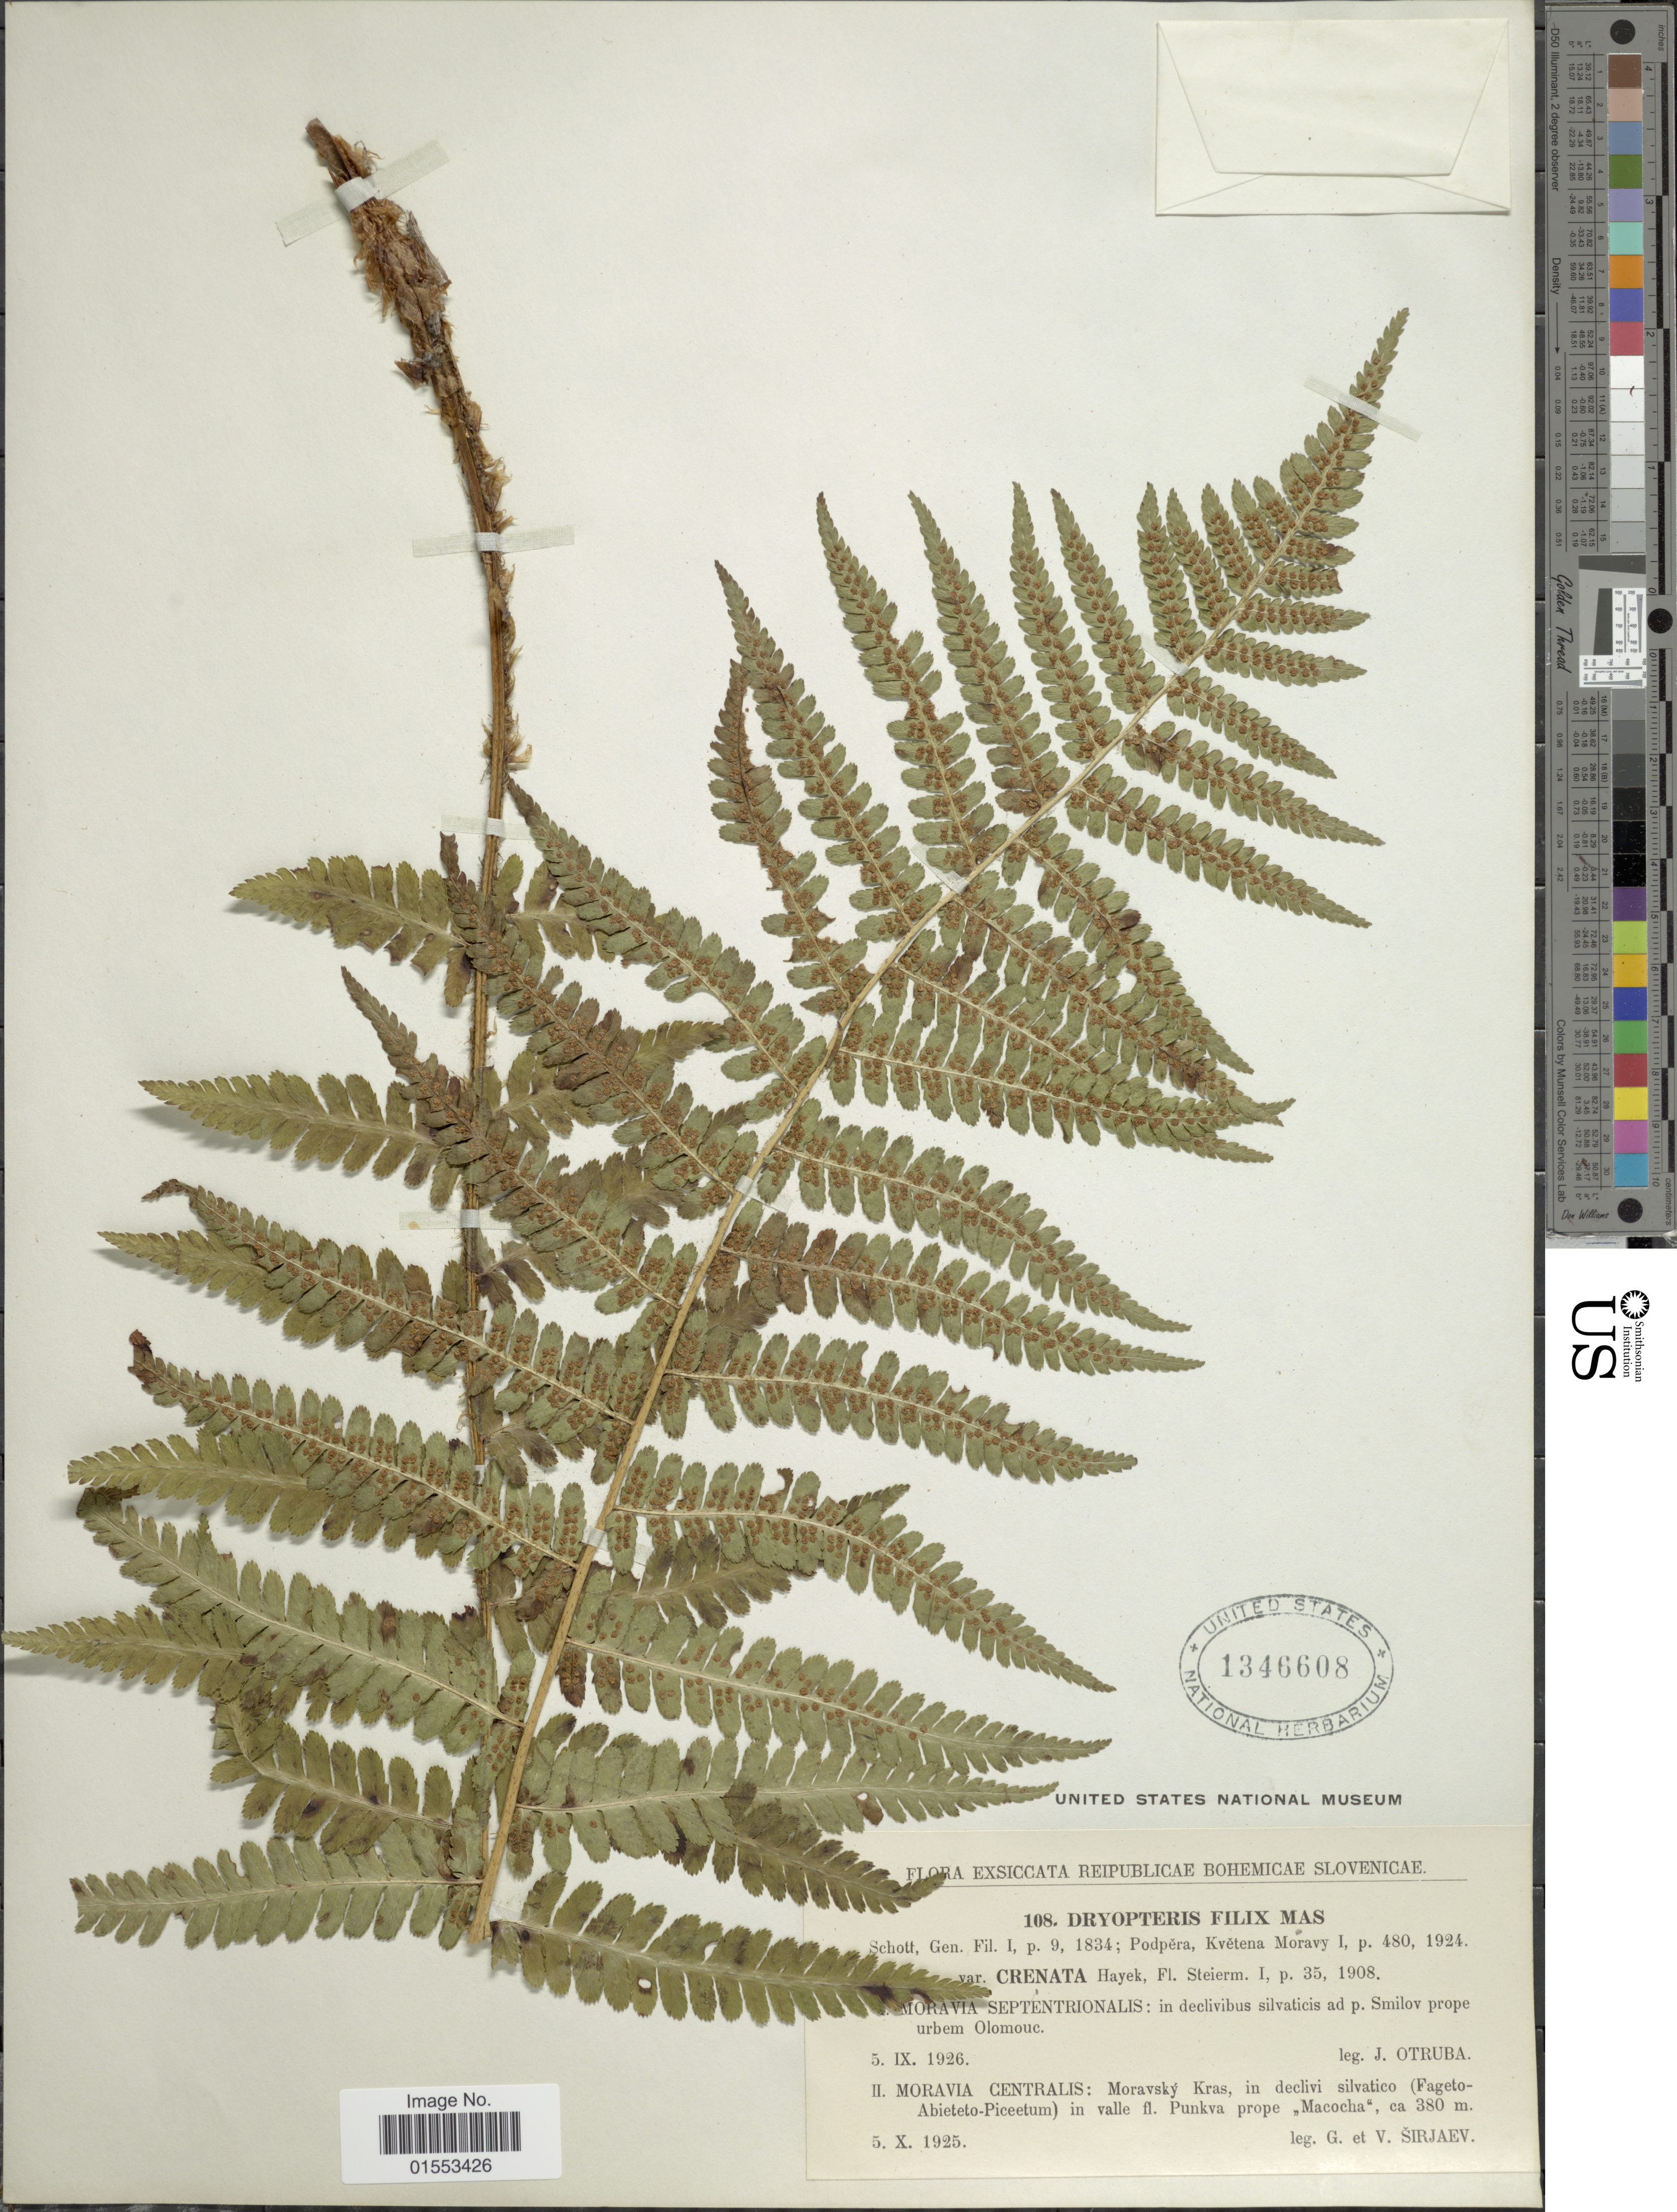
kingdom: Plantae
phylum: Tracheophyta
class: Polypodiopsida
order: Polypodiales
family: Dryopteridaceae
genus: Dryopteris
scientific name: Dryopteris filix-mas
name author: (L.) Schott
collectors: G. Širjaev & V. Sirjaev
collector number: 108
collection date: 1925-10-05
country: Czechia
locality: Reipublicae Bohemicae, Moravia Centralis: Moravsky Kras, in declivi silvatico (Fageto-Abieteto-Piceetum) in valle fl. Punkva prope "Macocha".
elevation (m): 380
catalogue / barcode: US 1346608